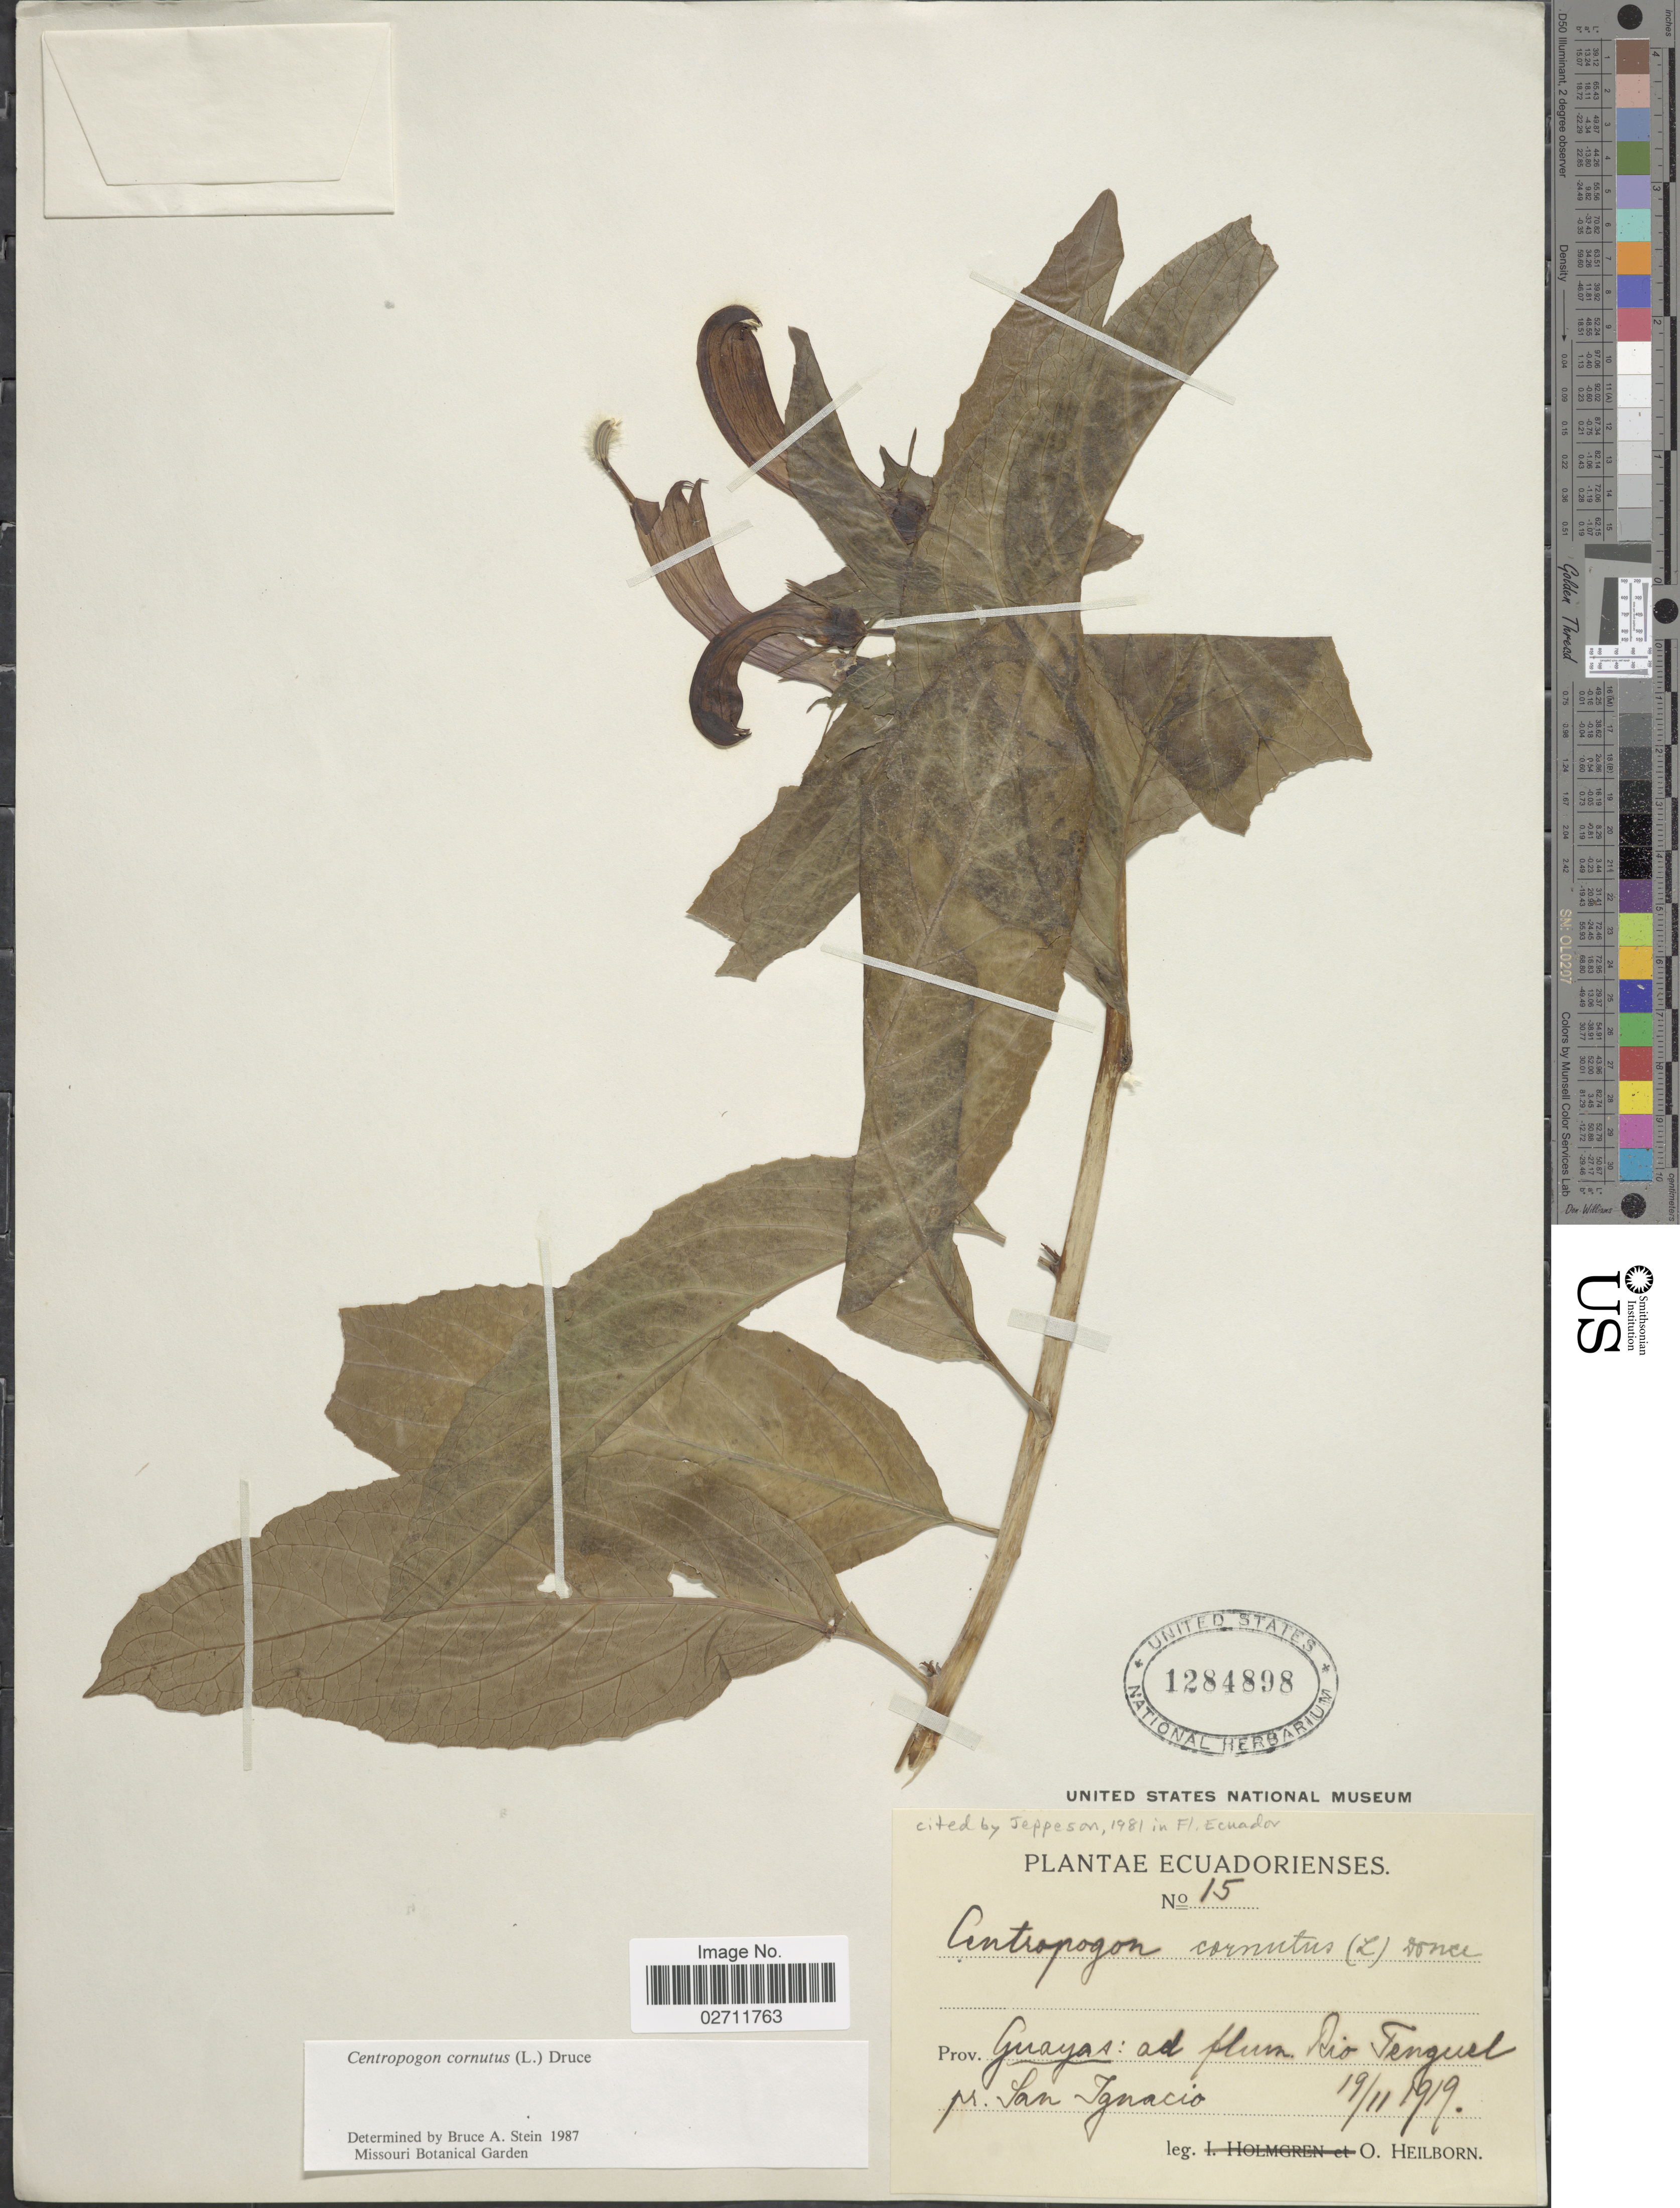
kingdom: Plantae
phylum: Tracheophyta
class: Magnoliopsida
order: Asterales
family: Campanulaceae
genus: Centropogon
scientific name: Centropogon cornutus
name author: (L.) Druce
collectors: O. Heilborn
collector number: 15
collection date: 1919-11-19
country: Ecuador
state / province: Guayas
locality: Ad flum Rio Tenguel pr. San Ignacio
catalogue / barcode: US 1284898